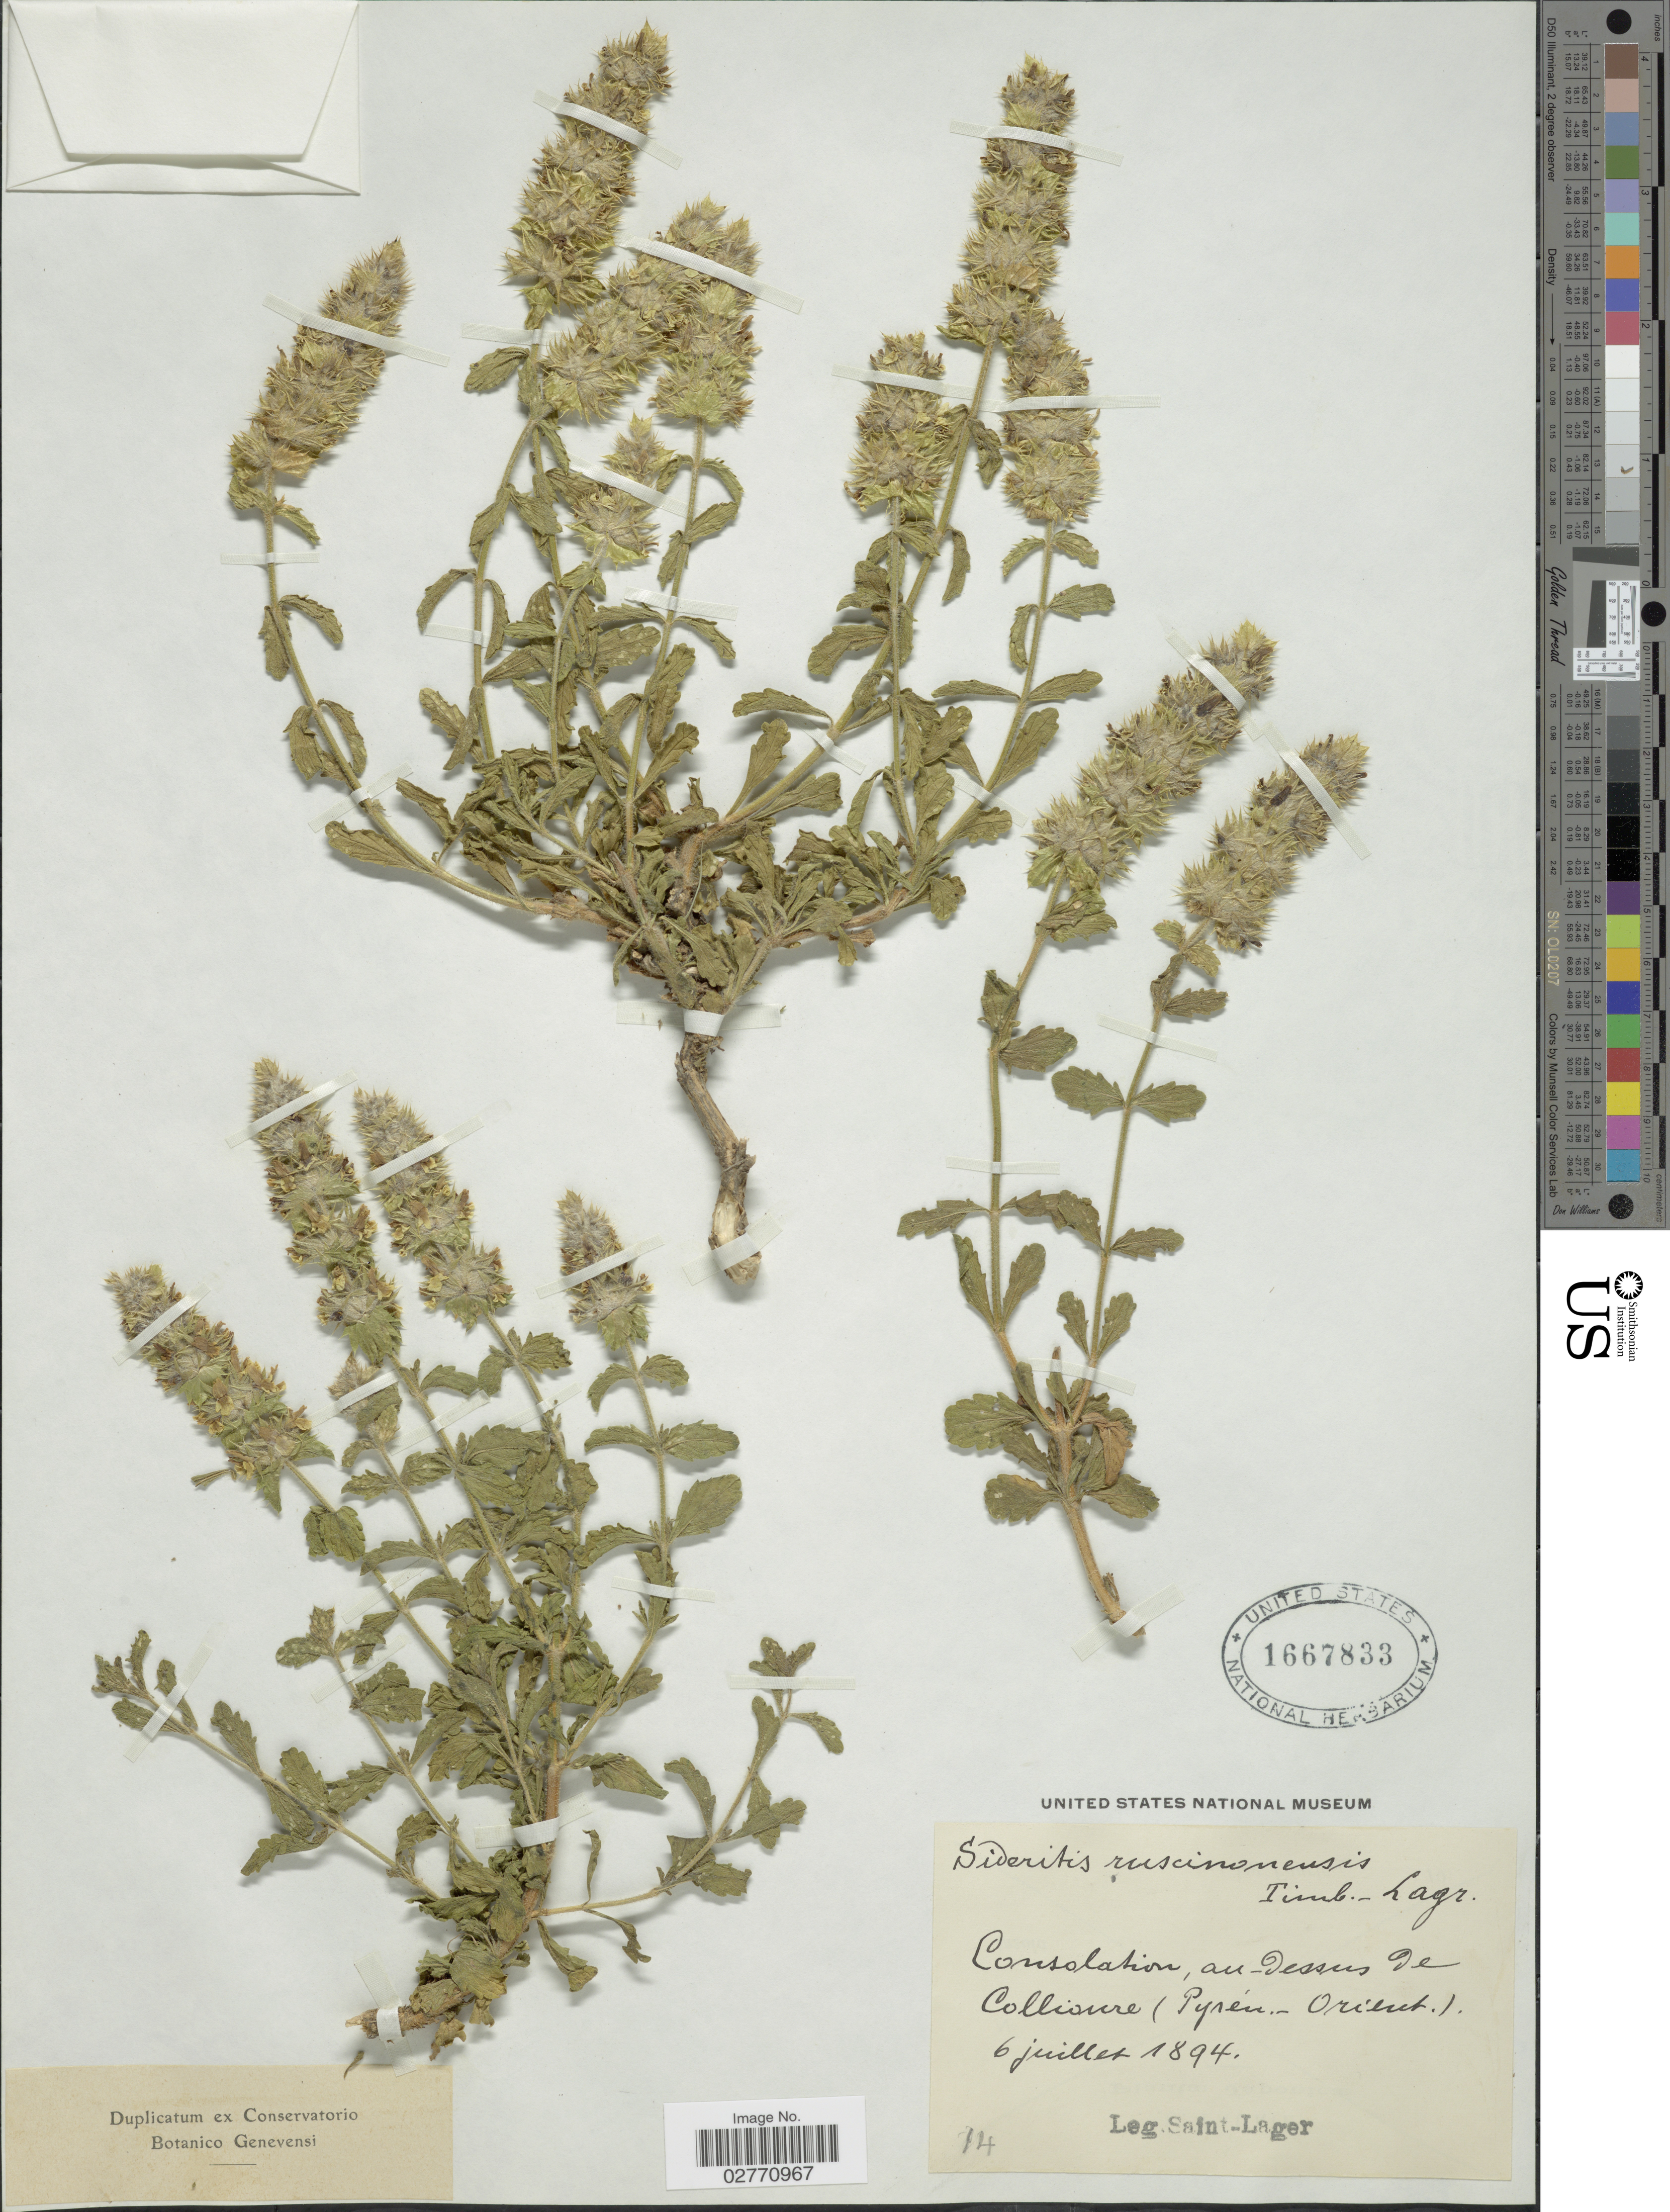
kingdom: Plantae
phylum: Tracheophyta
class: Magnoliopsida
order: Lamiales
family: Lamiaceae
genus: Sideritis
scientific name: Sideritis ruscinonensis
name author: Timb.-Lagr.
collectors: Saint-Lager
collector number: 14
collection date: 1894-07-06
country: France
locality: Consolation, au-Dessus De Collioure (Pyrén. Orient)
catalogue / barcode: US 1667833